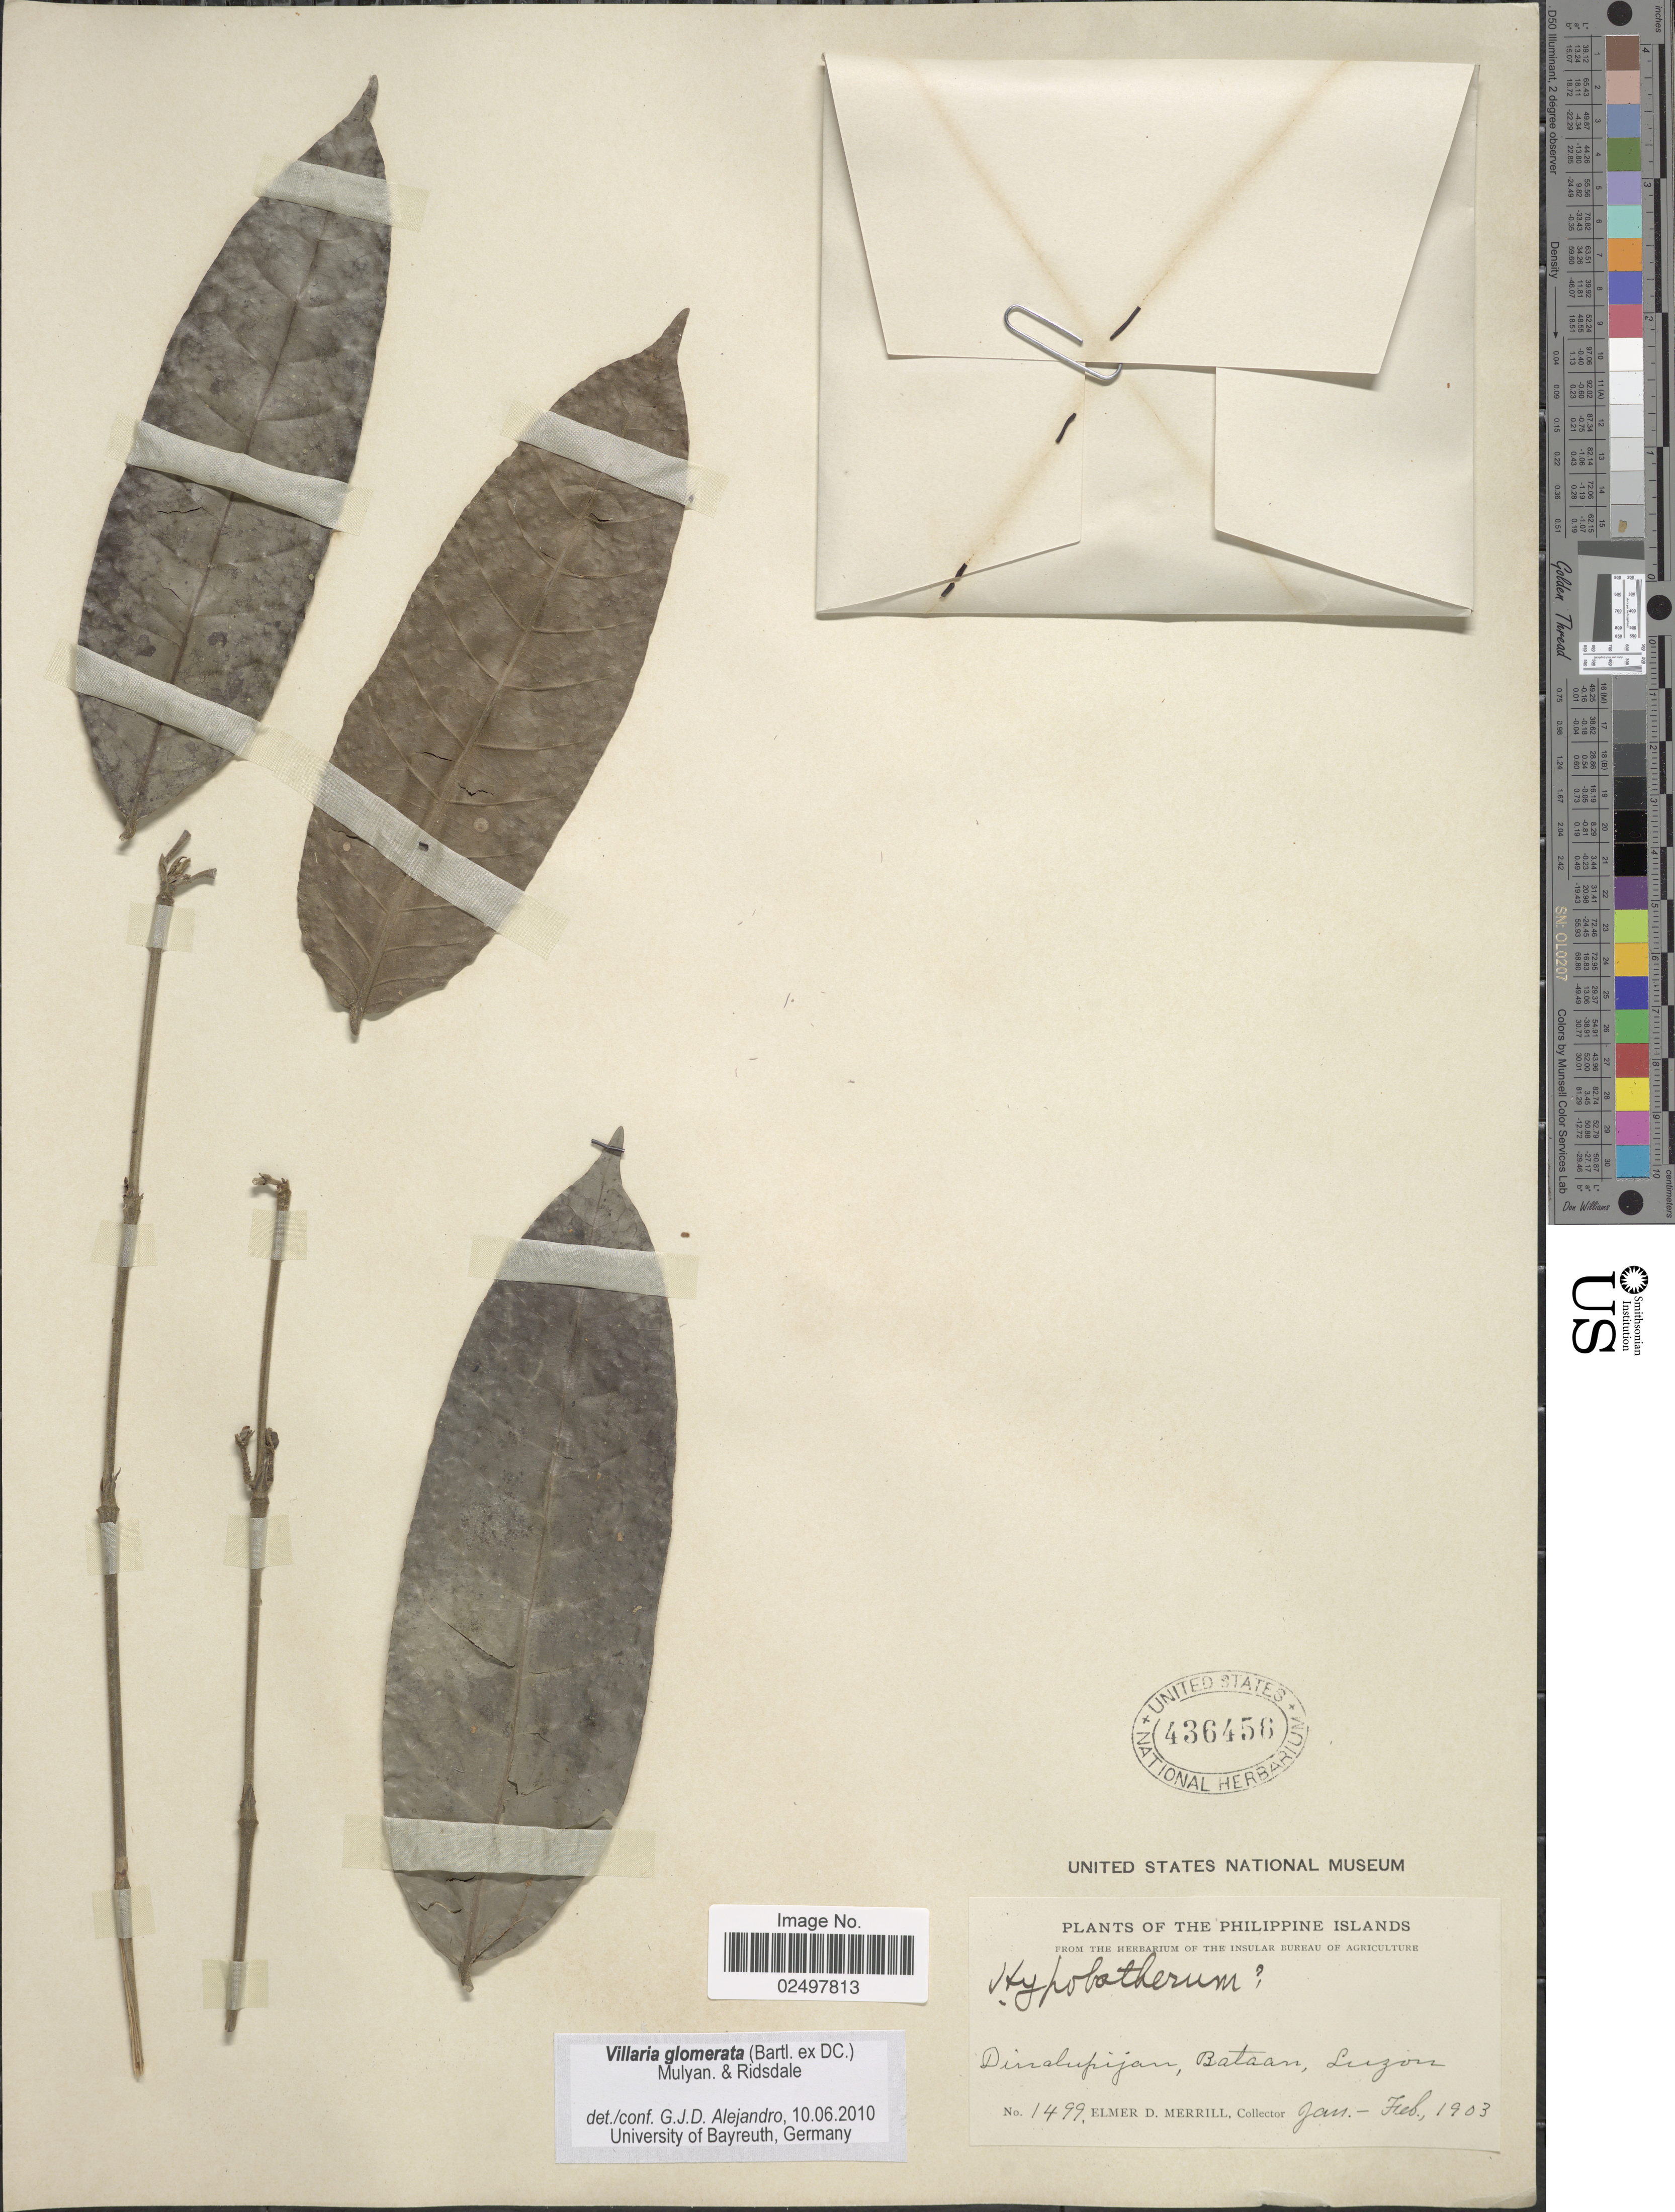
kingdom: Plantae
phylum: Tracheophyta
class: Magnoliopsida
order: Gentianales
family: Rubiaceae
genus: Villaria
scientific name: Villaria glomerata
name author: (Bartl. ex DC.) Mulyan. & Ridsdale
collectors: E. D. Merrill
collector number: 1499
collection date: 1903-01/1903-02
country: Philippines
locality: Philippine Islands, Dinalupijan, Bataan, Luzon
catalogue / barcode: US 436456